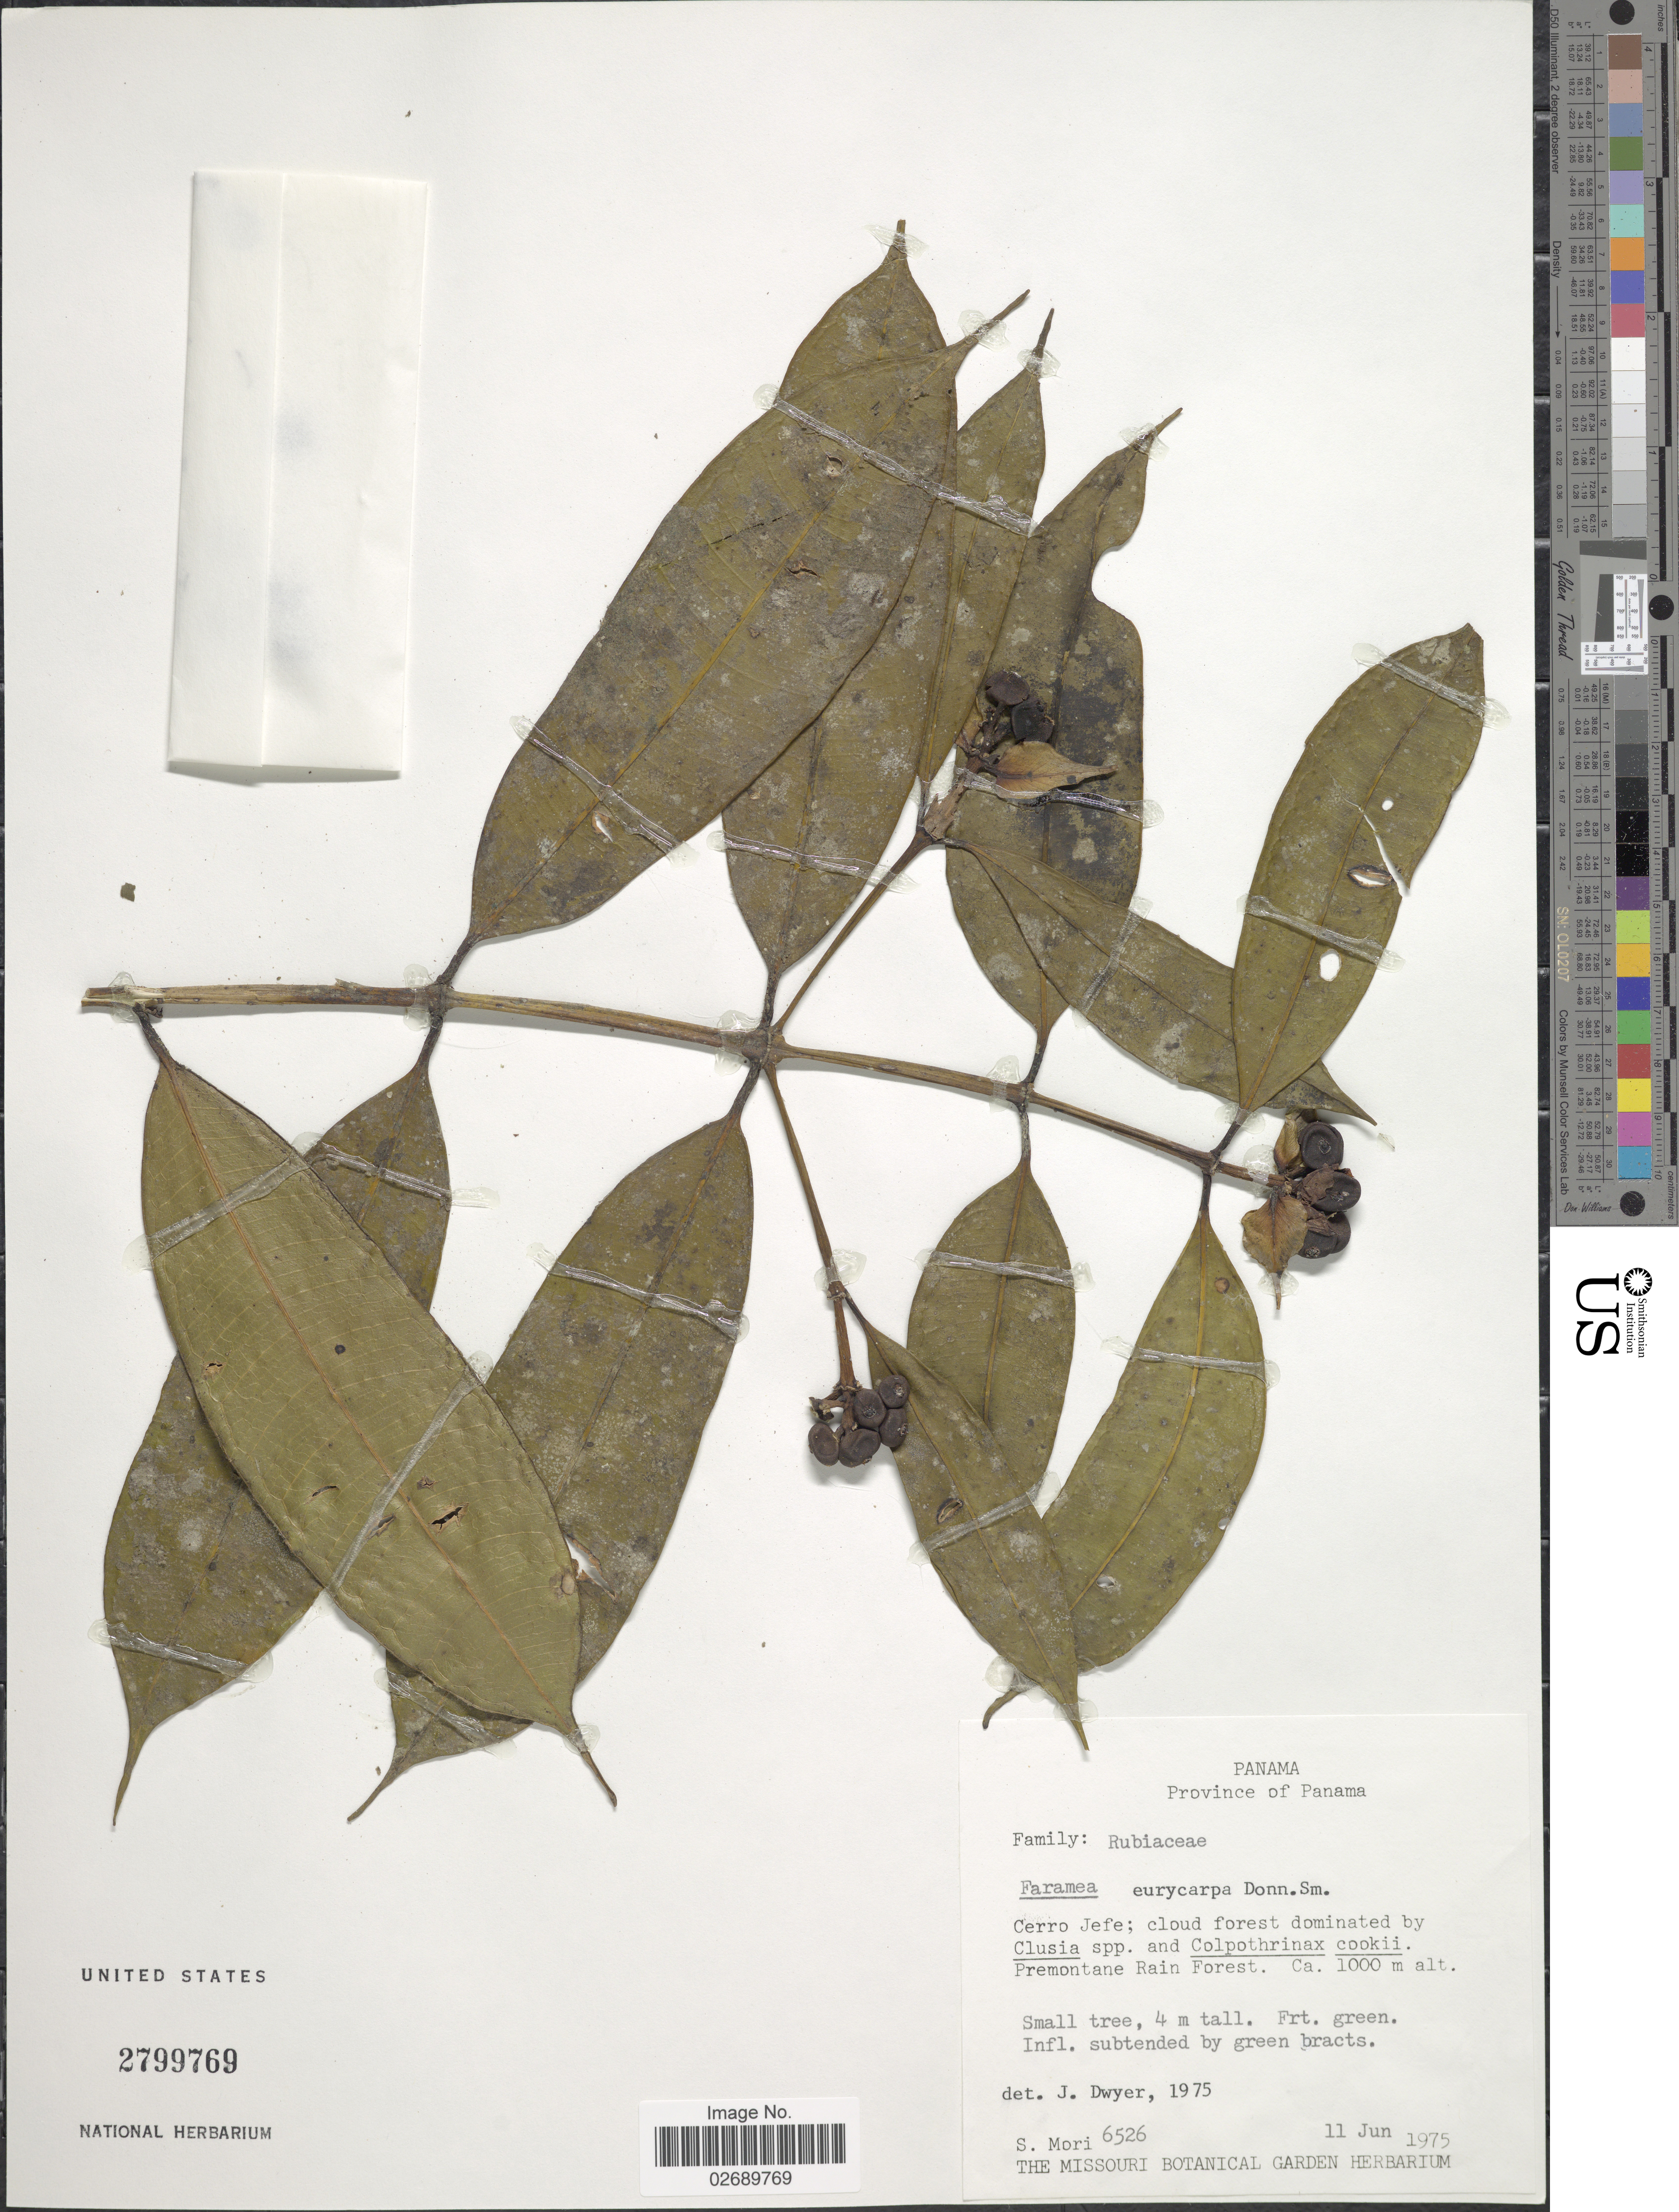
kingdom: Plantae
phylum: Tracheophyta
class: Magnoliopsida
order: Gentianales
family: Rubiaceae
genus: Faramea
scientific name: Faramea eurycarpa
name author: Donn. Sm.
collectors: S. Mori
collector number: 6526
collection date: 1975-06-11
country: Panama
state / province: Panamá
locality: Cerro Jefe.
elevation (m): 1000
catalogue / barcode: US 2799769